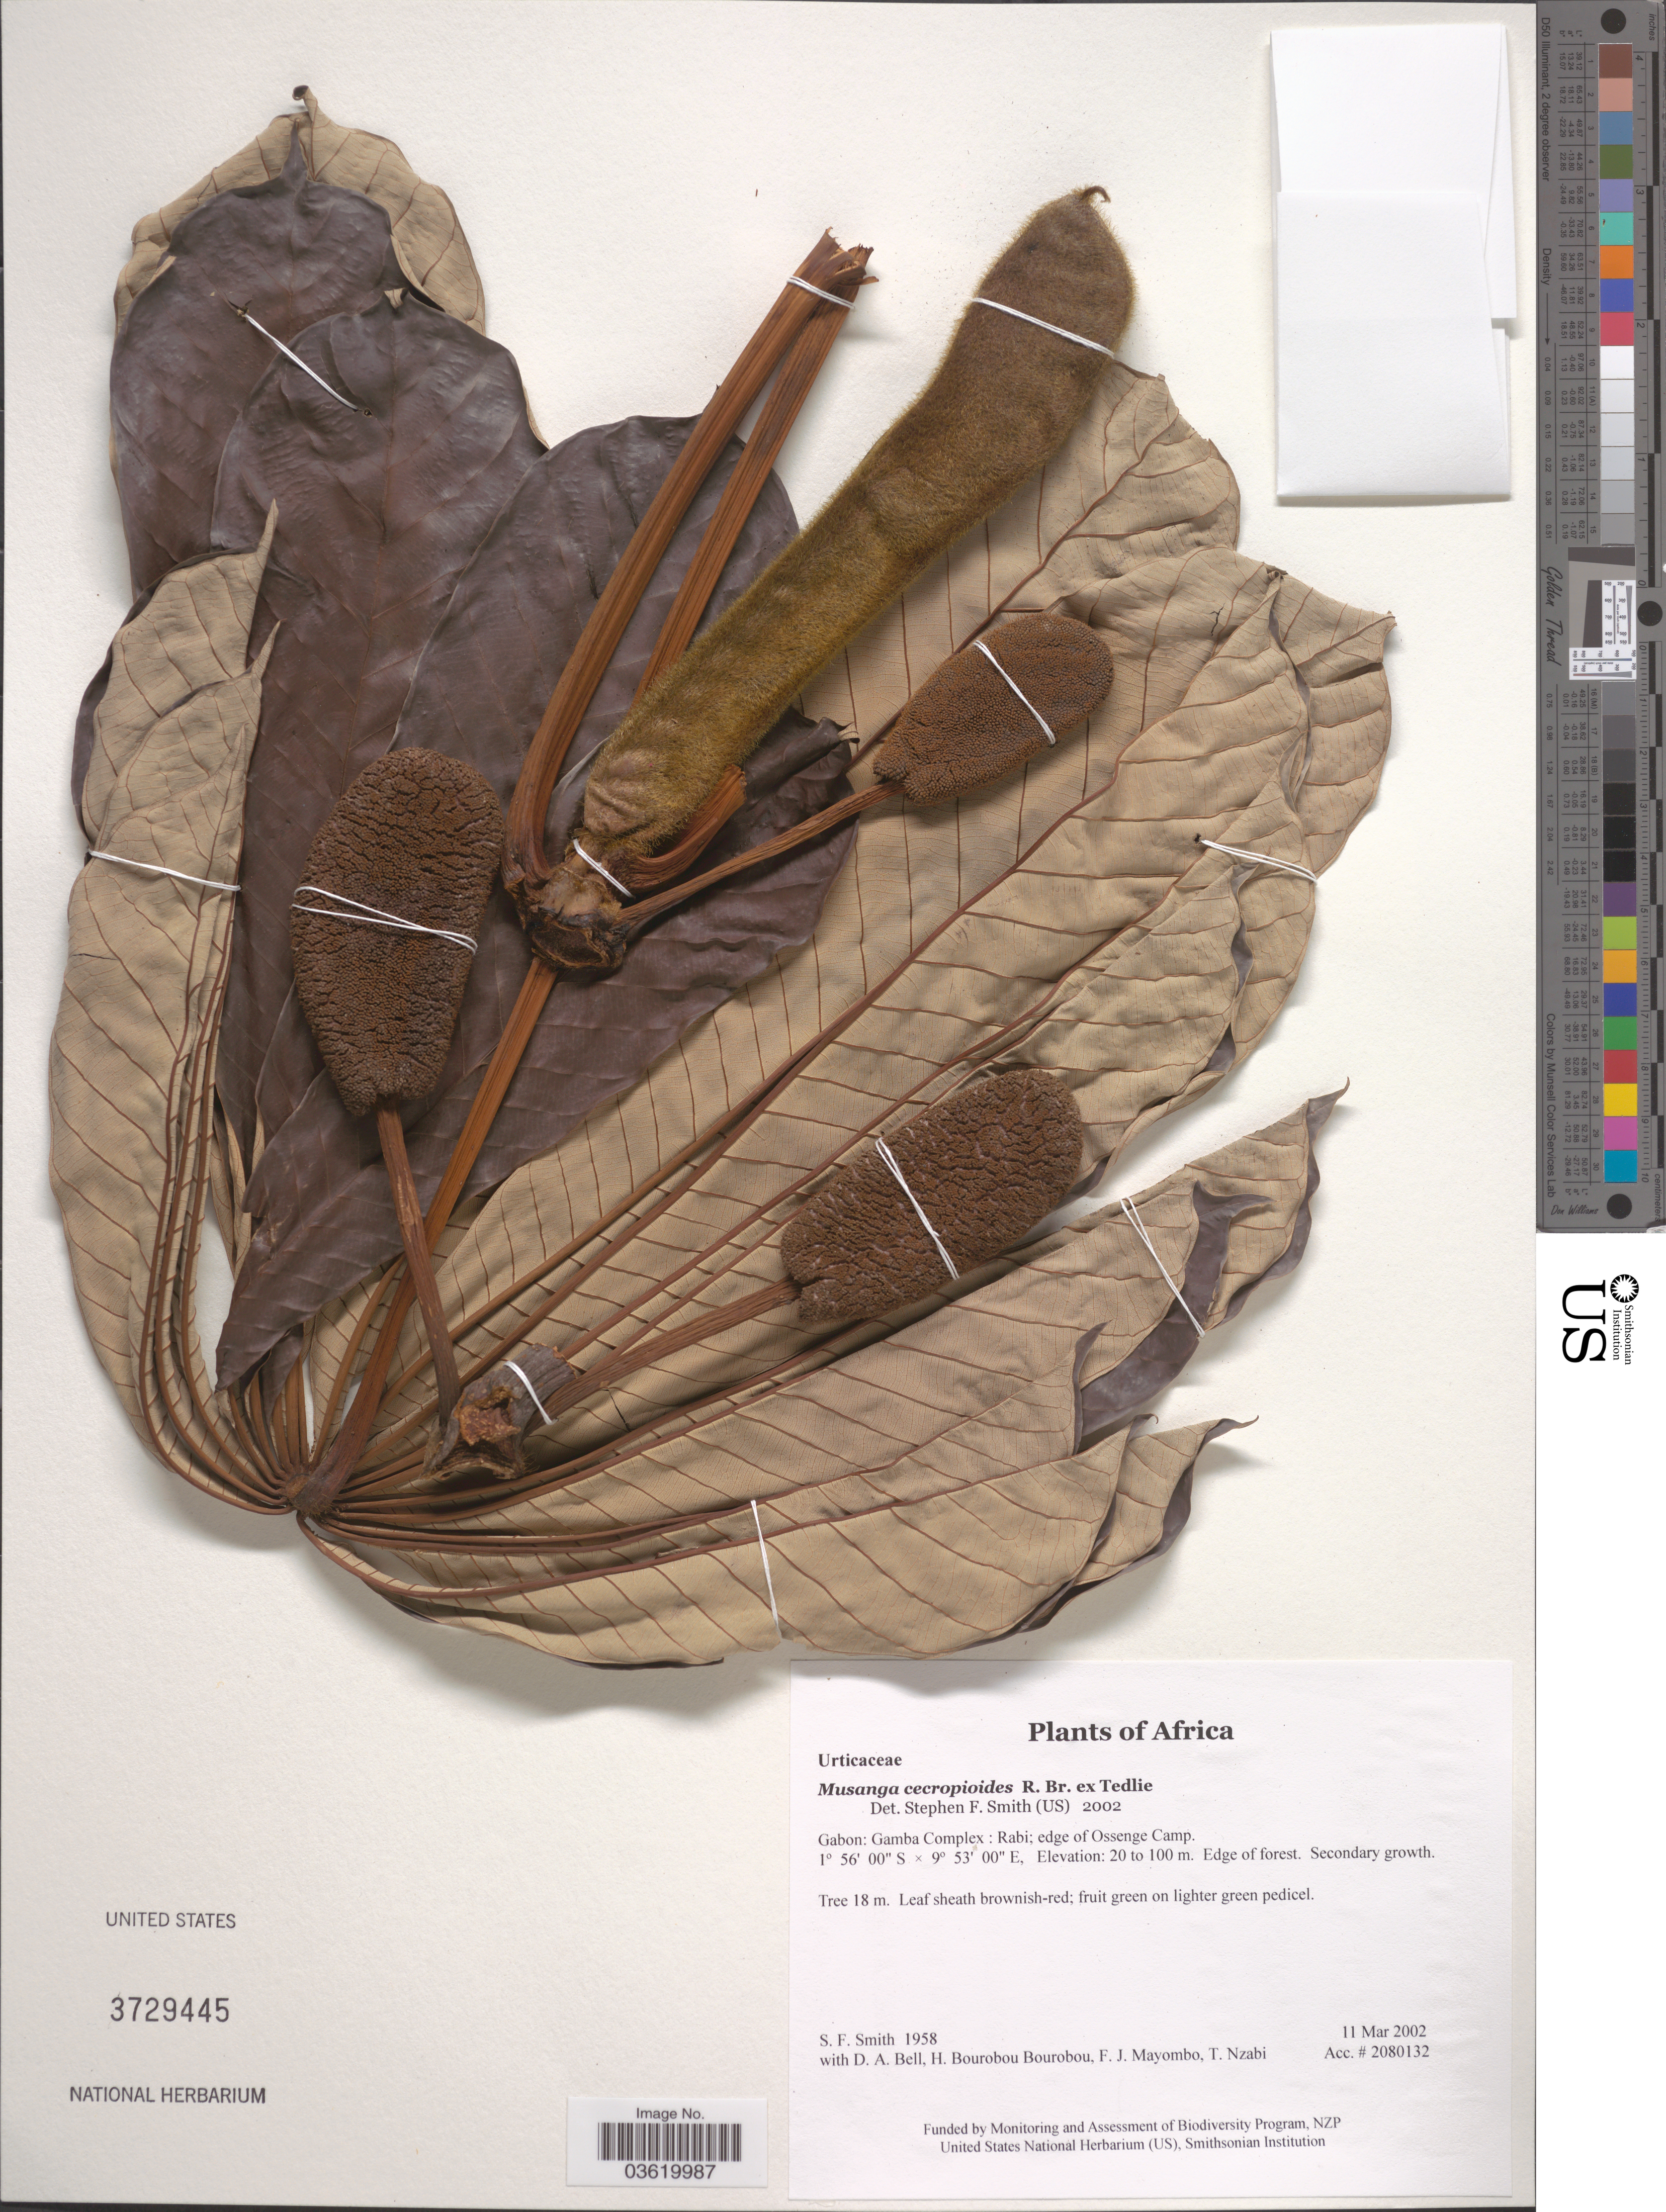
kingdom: Plantae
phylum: Tracheophyta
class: Magnoliopsida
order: Rosales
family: Urticaceae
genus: Musanga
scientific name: Musanga cecropioides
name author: R. Br. ex Tedlie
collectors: S.F. Smith, D. A. Bell, H. Bourobou Bourobou & F. J. Mayombo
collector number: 1958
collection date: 2002-03-11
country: Gabon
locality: Gamba Complex: Rabi; edge of Ossenge Camp.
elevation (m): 20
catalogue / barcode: US 3729445